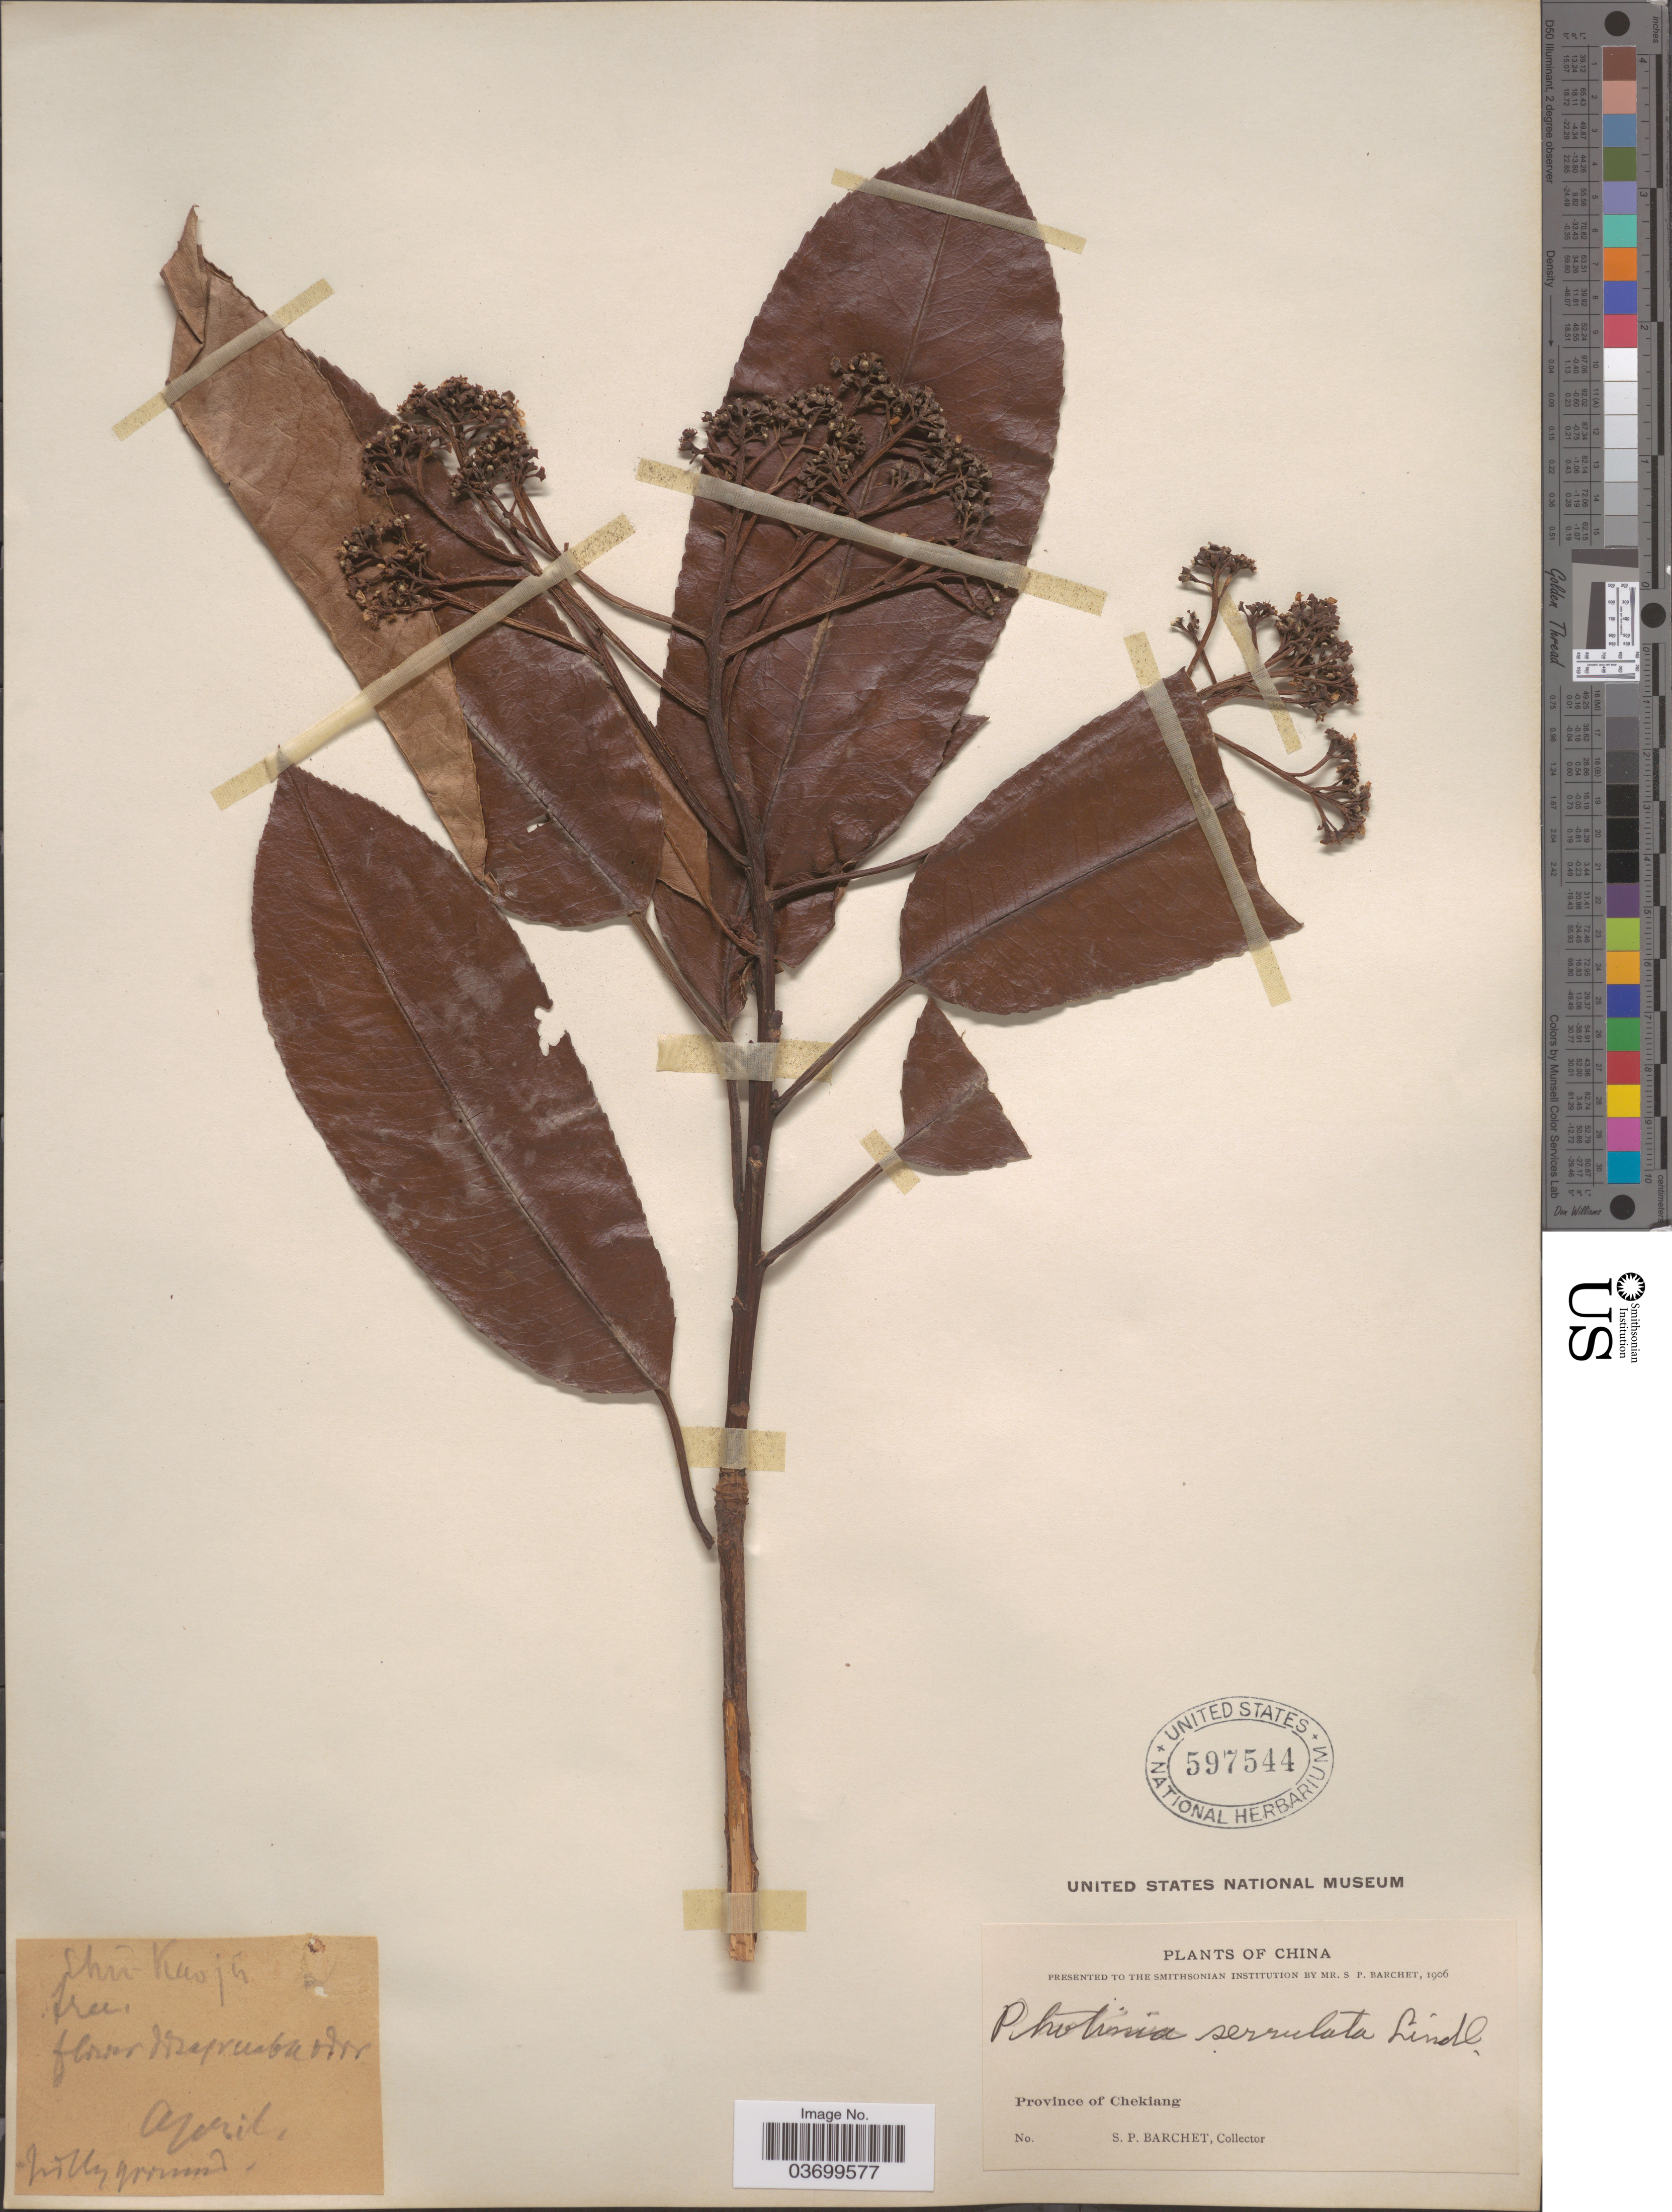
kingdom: Plantae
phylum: Tracheophyta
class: Magnoliopsida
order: Rosales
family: Rosaceae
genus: Photinia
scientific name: Photinia serrulata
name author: Franch. & Sav.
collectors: S. P. Barchet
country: China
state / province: Zhejiang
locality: Shir [interpreted]-Kuojh [interpreted]. Province of Chekiang.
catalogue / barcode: US 597544